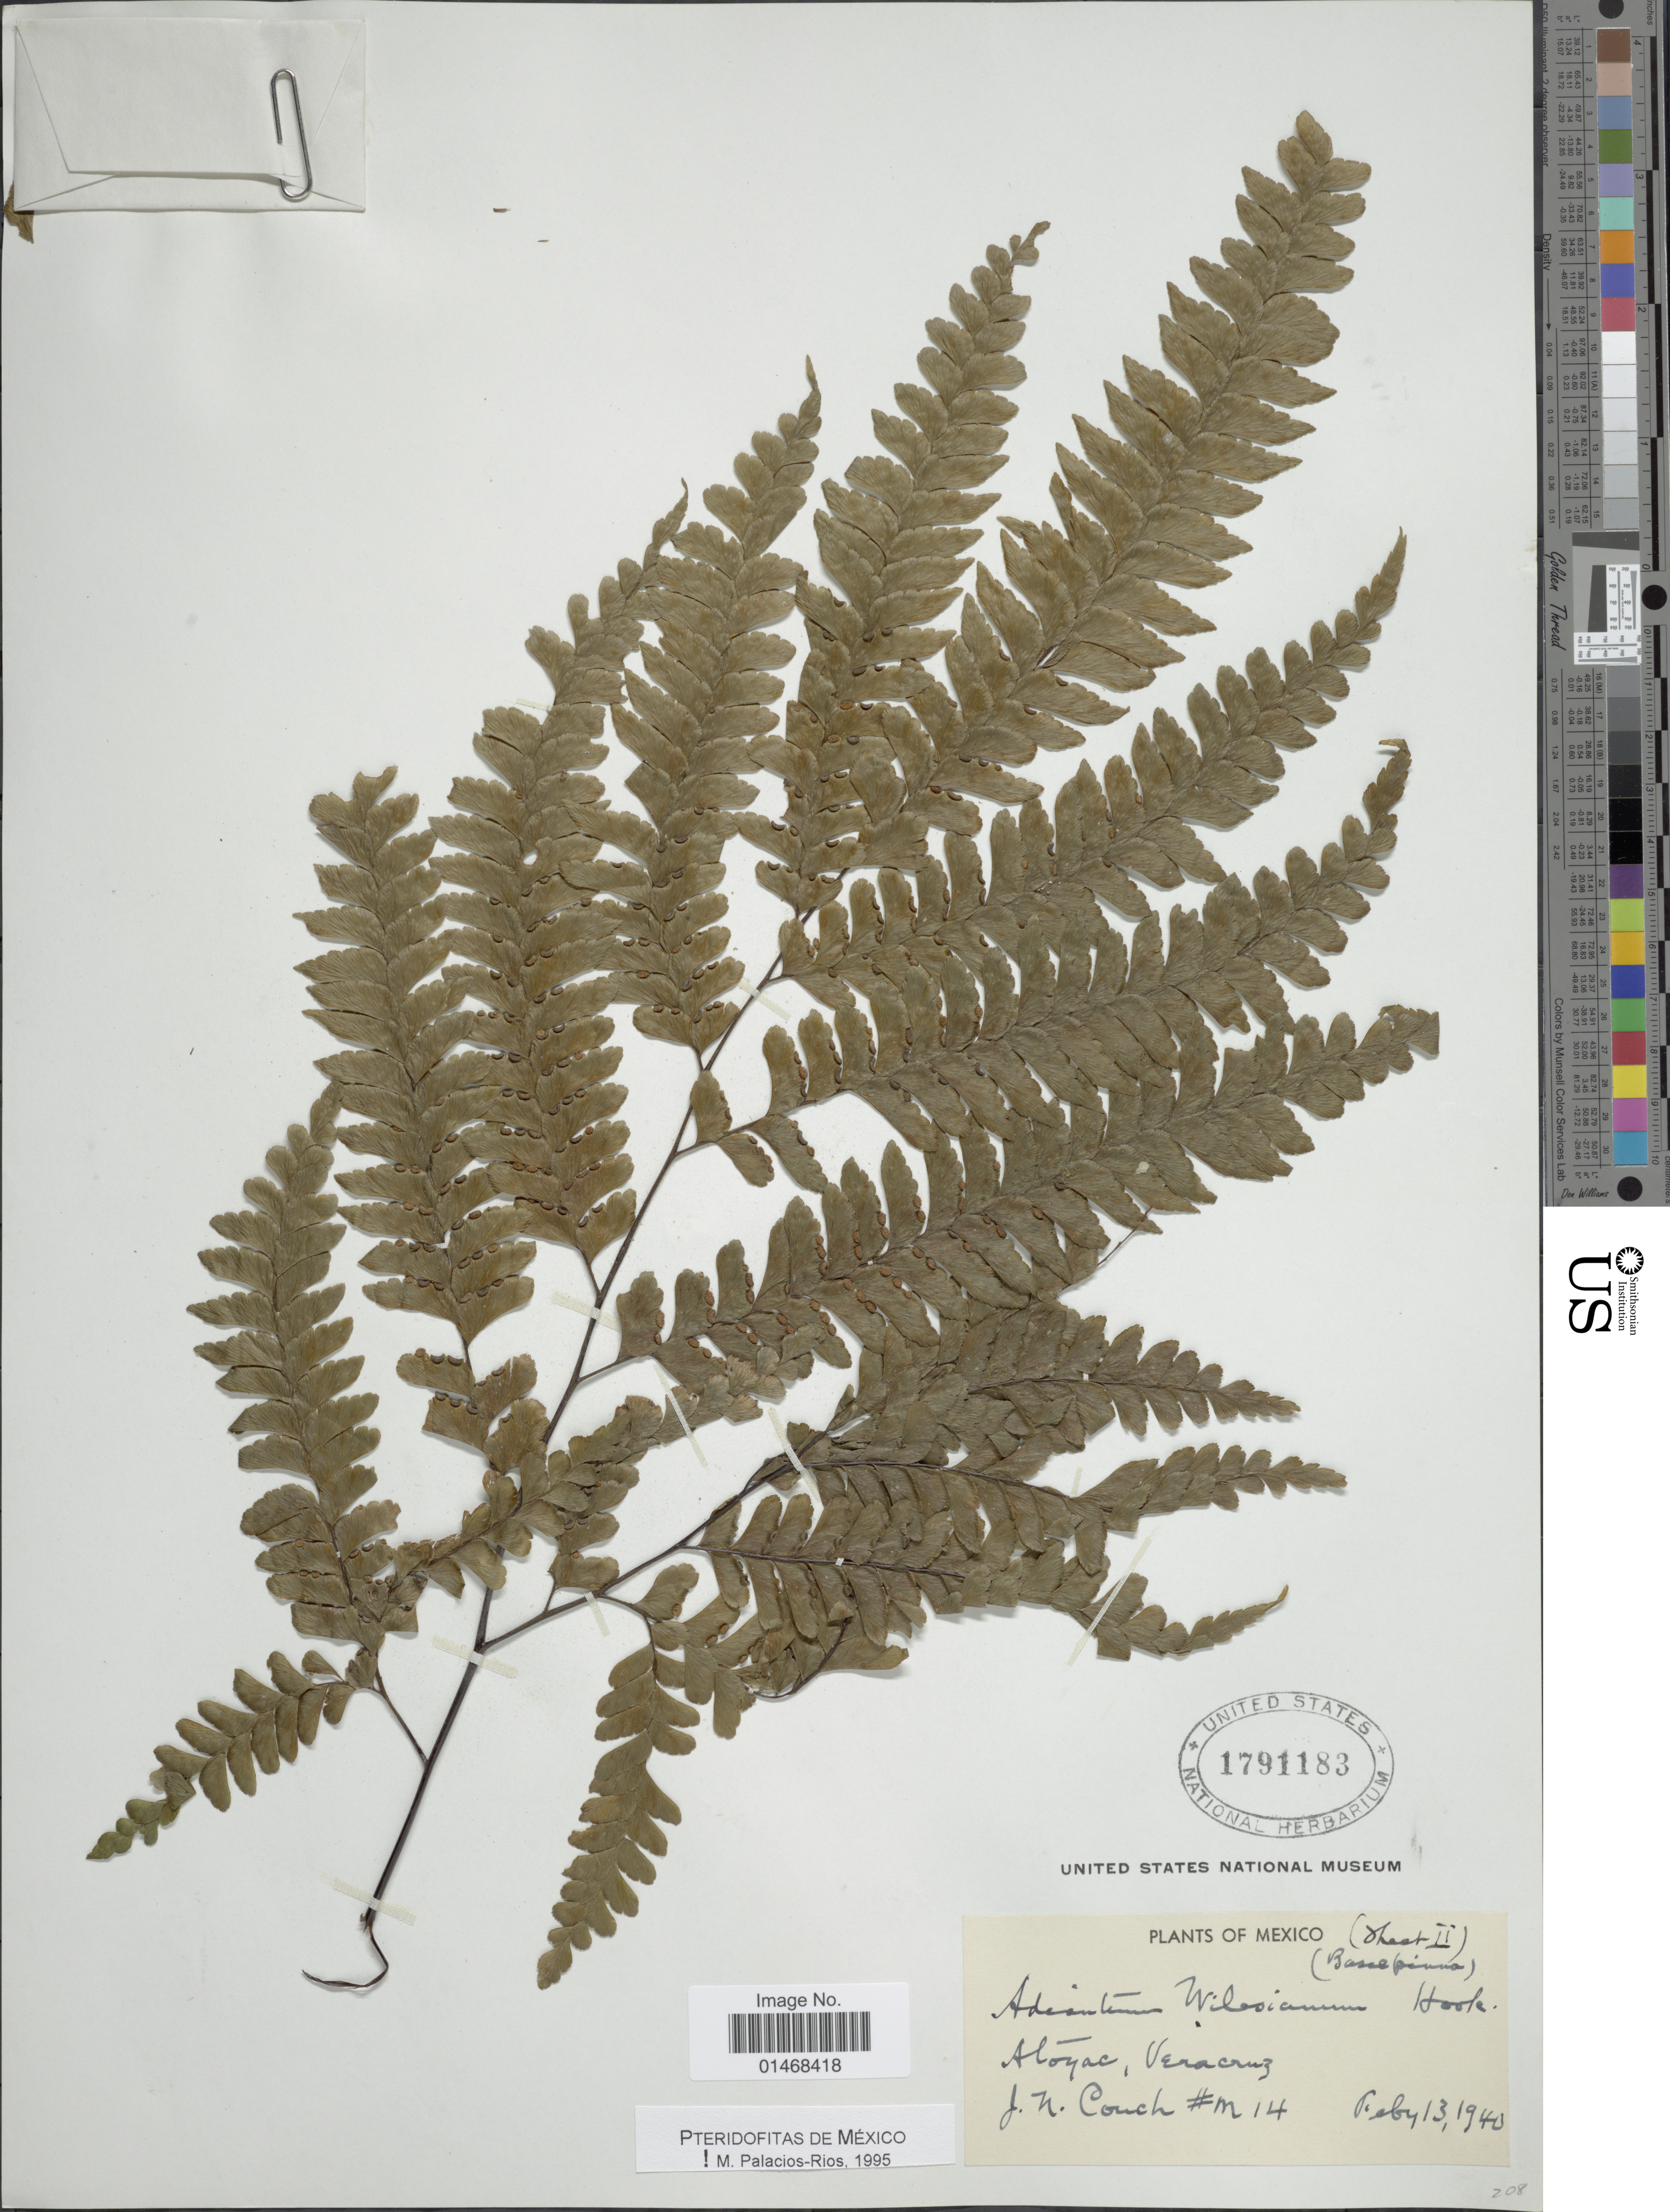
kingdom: Plantae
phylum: Tracheophyta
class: Polypodiopsida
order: Polypodiales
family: Pteridaceae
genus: Adiantum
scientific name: Adiantum wilesianum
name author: Hook.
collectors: J. N. Couch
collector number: M 14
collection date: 1940-02-13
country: Mexico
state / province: Veracruz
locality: Aloyac, Veracruz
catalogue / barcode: US 1791183